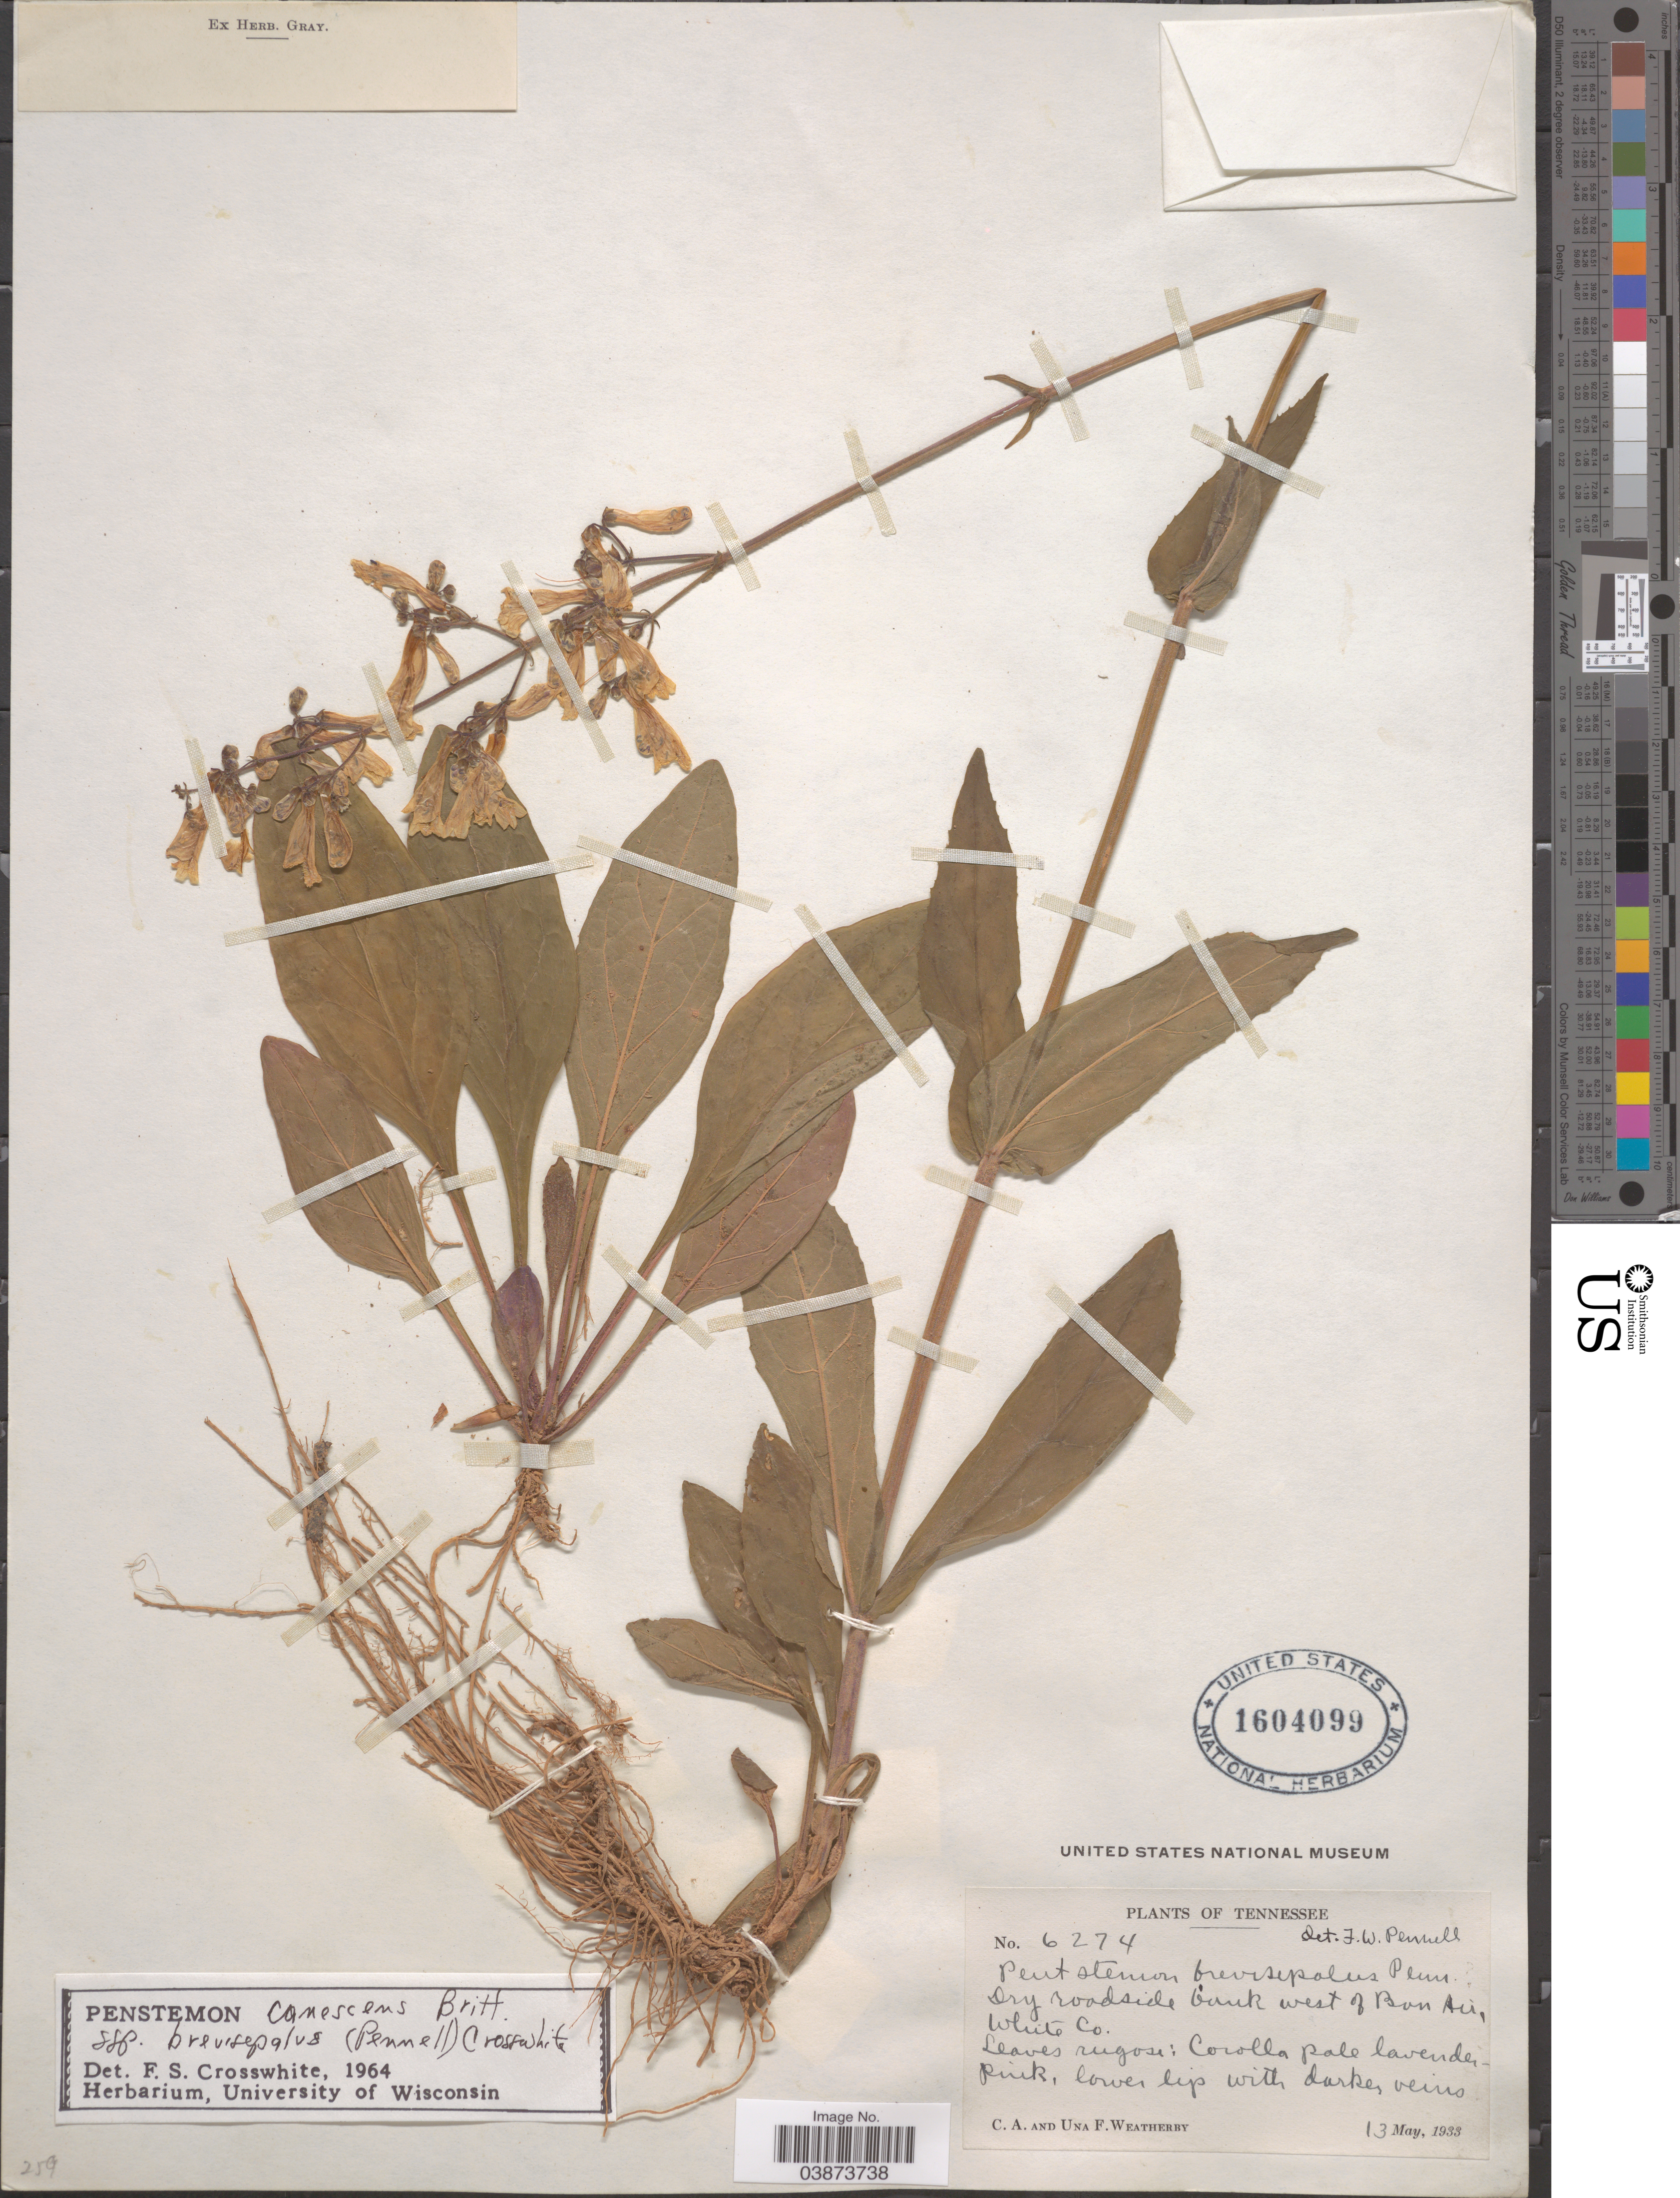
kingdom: Plantae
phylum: Tracheophyta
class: Magnoliopsida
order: Lamiales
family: Plantaginaceae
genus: Penstemon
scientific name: Penstemon brevisepalus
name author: Pennell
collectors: C. A. Weatherby & U. Weatherby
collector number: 6274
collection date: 1933-05-13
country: United States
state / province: Tennessee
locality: Dry roadside bank west of Bon Air, White Co.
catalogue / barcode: US 1604099